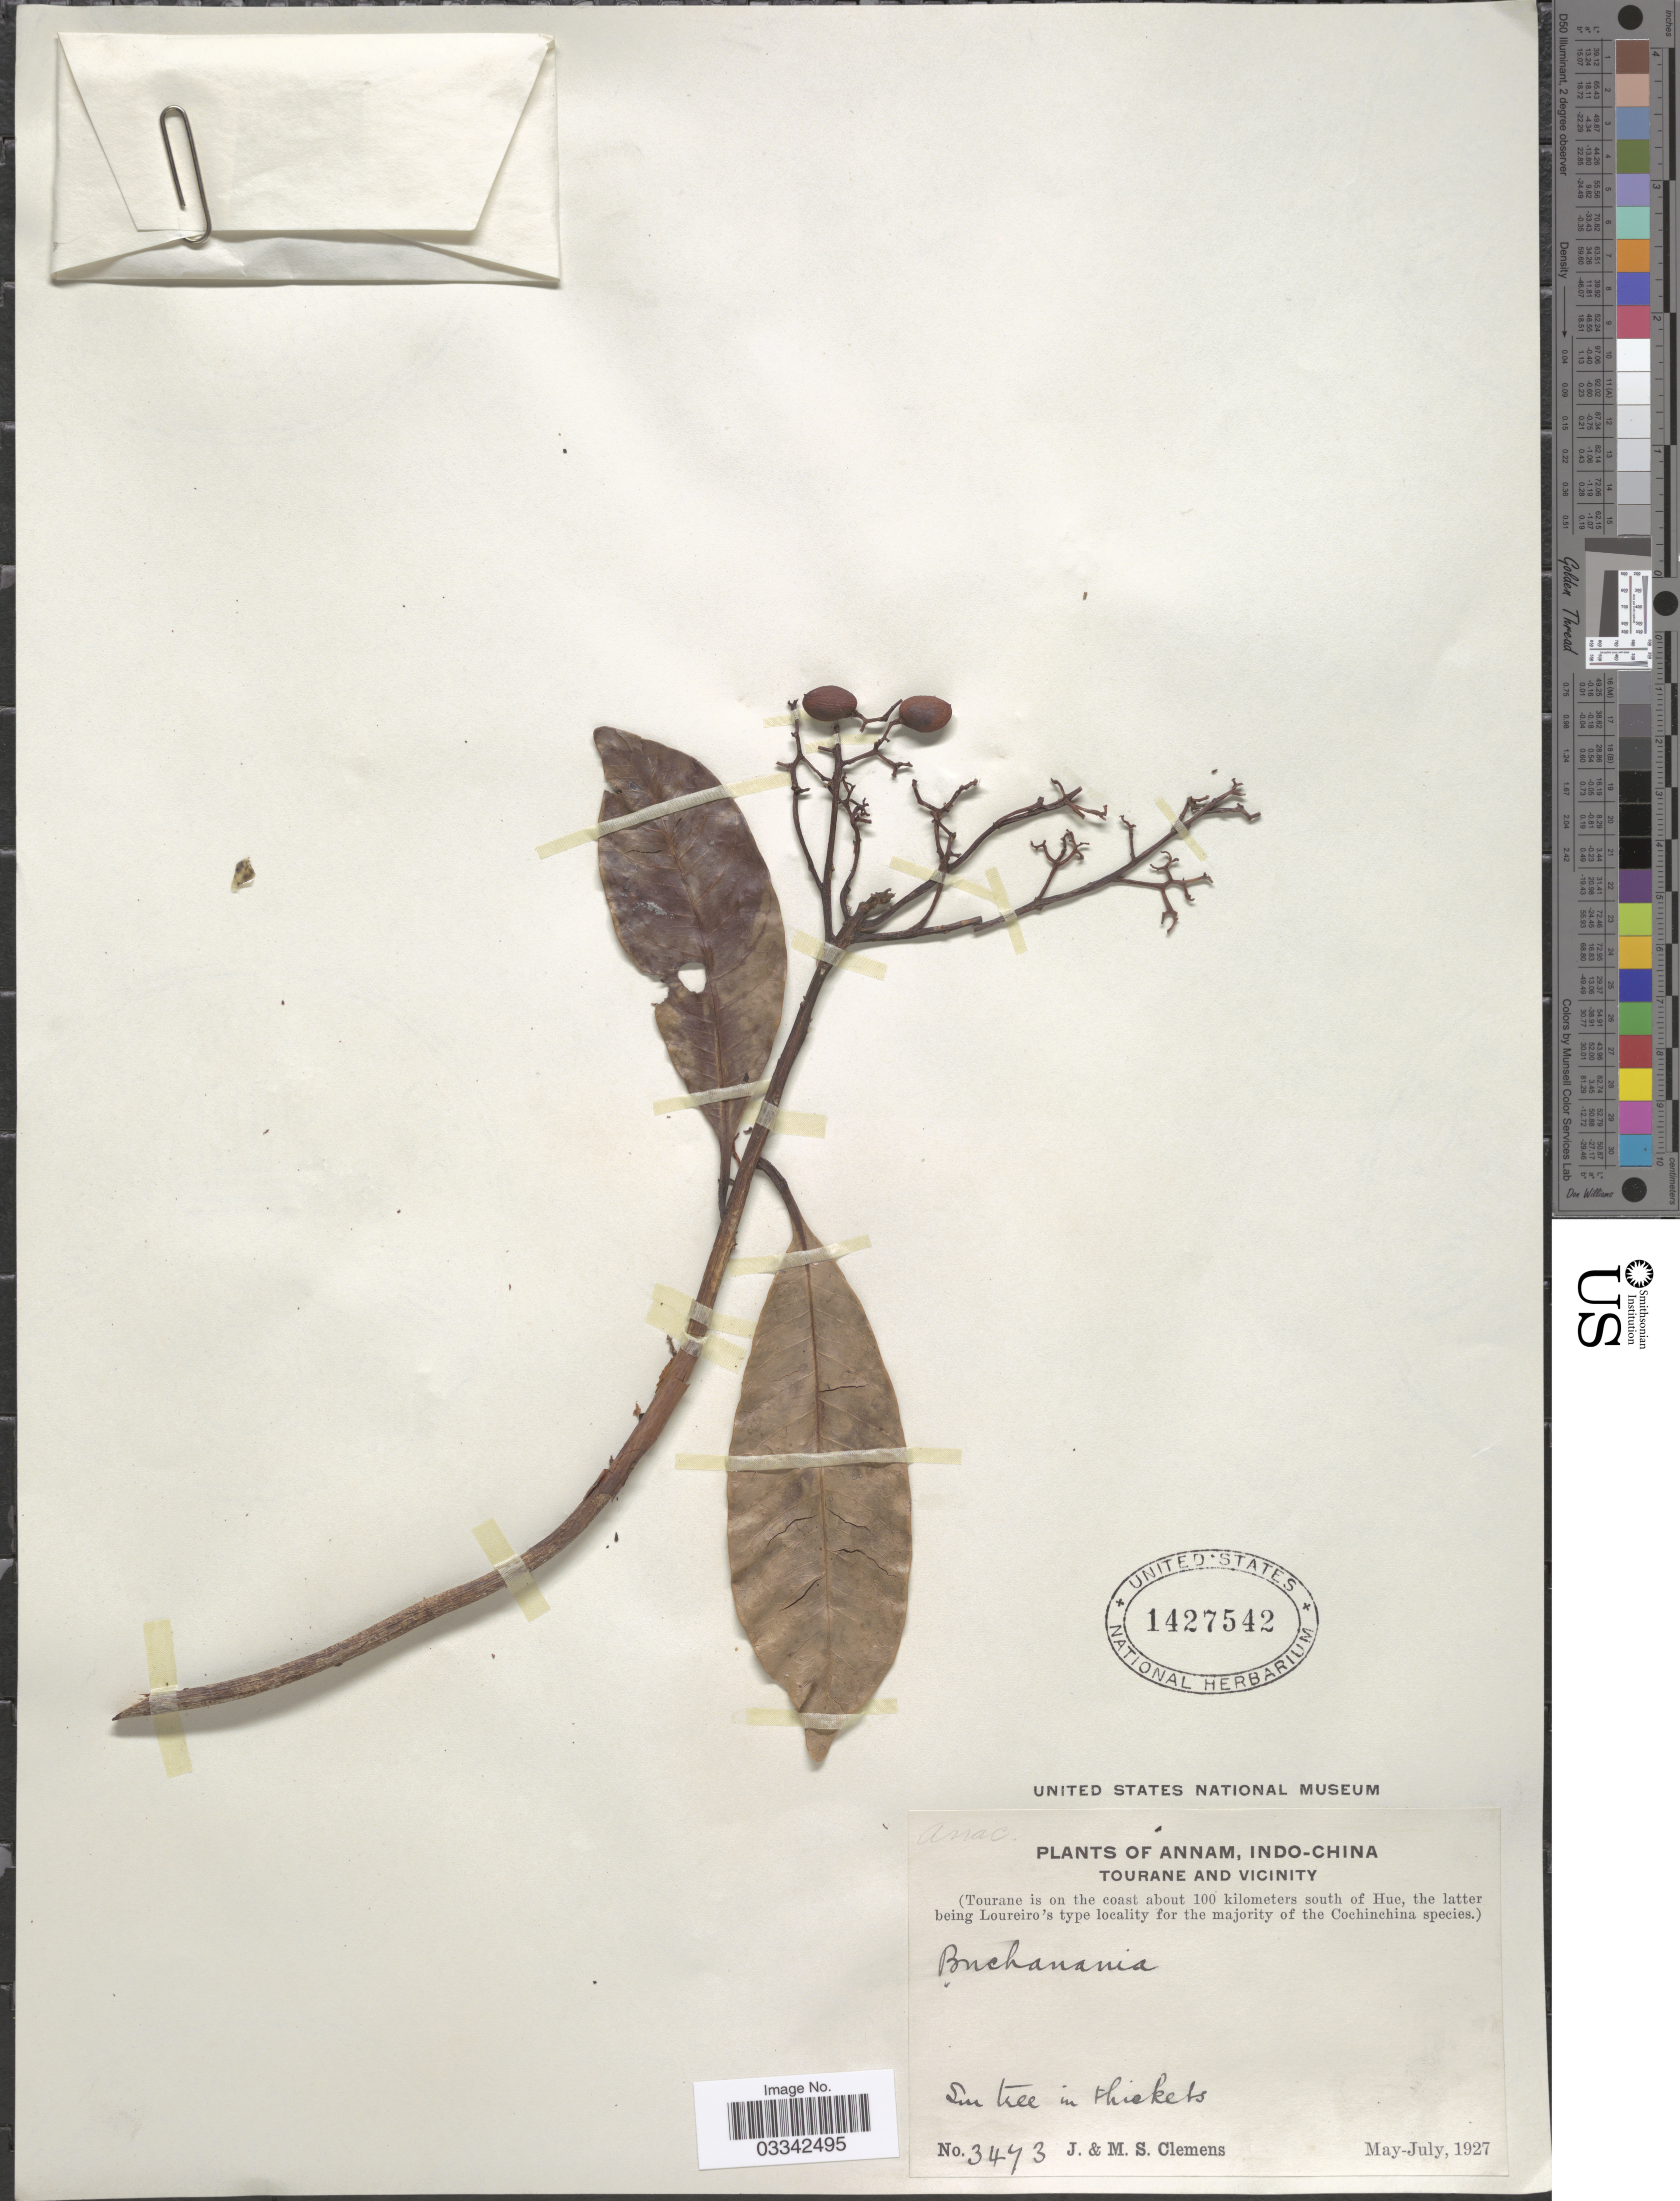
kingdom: Plantae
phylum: Tracheophyta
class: Magnoliopsida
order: Sapindales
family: Anacardiaceae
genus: Buchanania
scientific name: Buchanania sp.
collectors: J. Clemens & M. S. Clemens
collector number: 3473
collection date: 1927-05/1927-07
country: Vietnam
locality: Annam, Indo-China. Tourane and vicinity. (Tourane is on the coast about 100 kilometers south of Hue).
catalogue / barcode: US 1427542